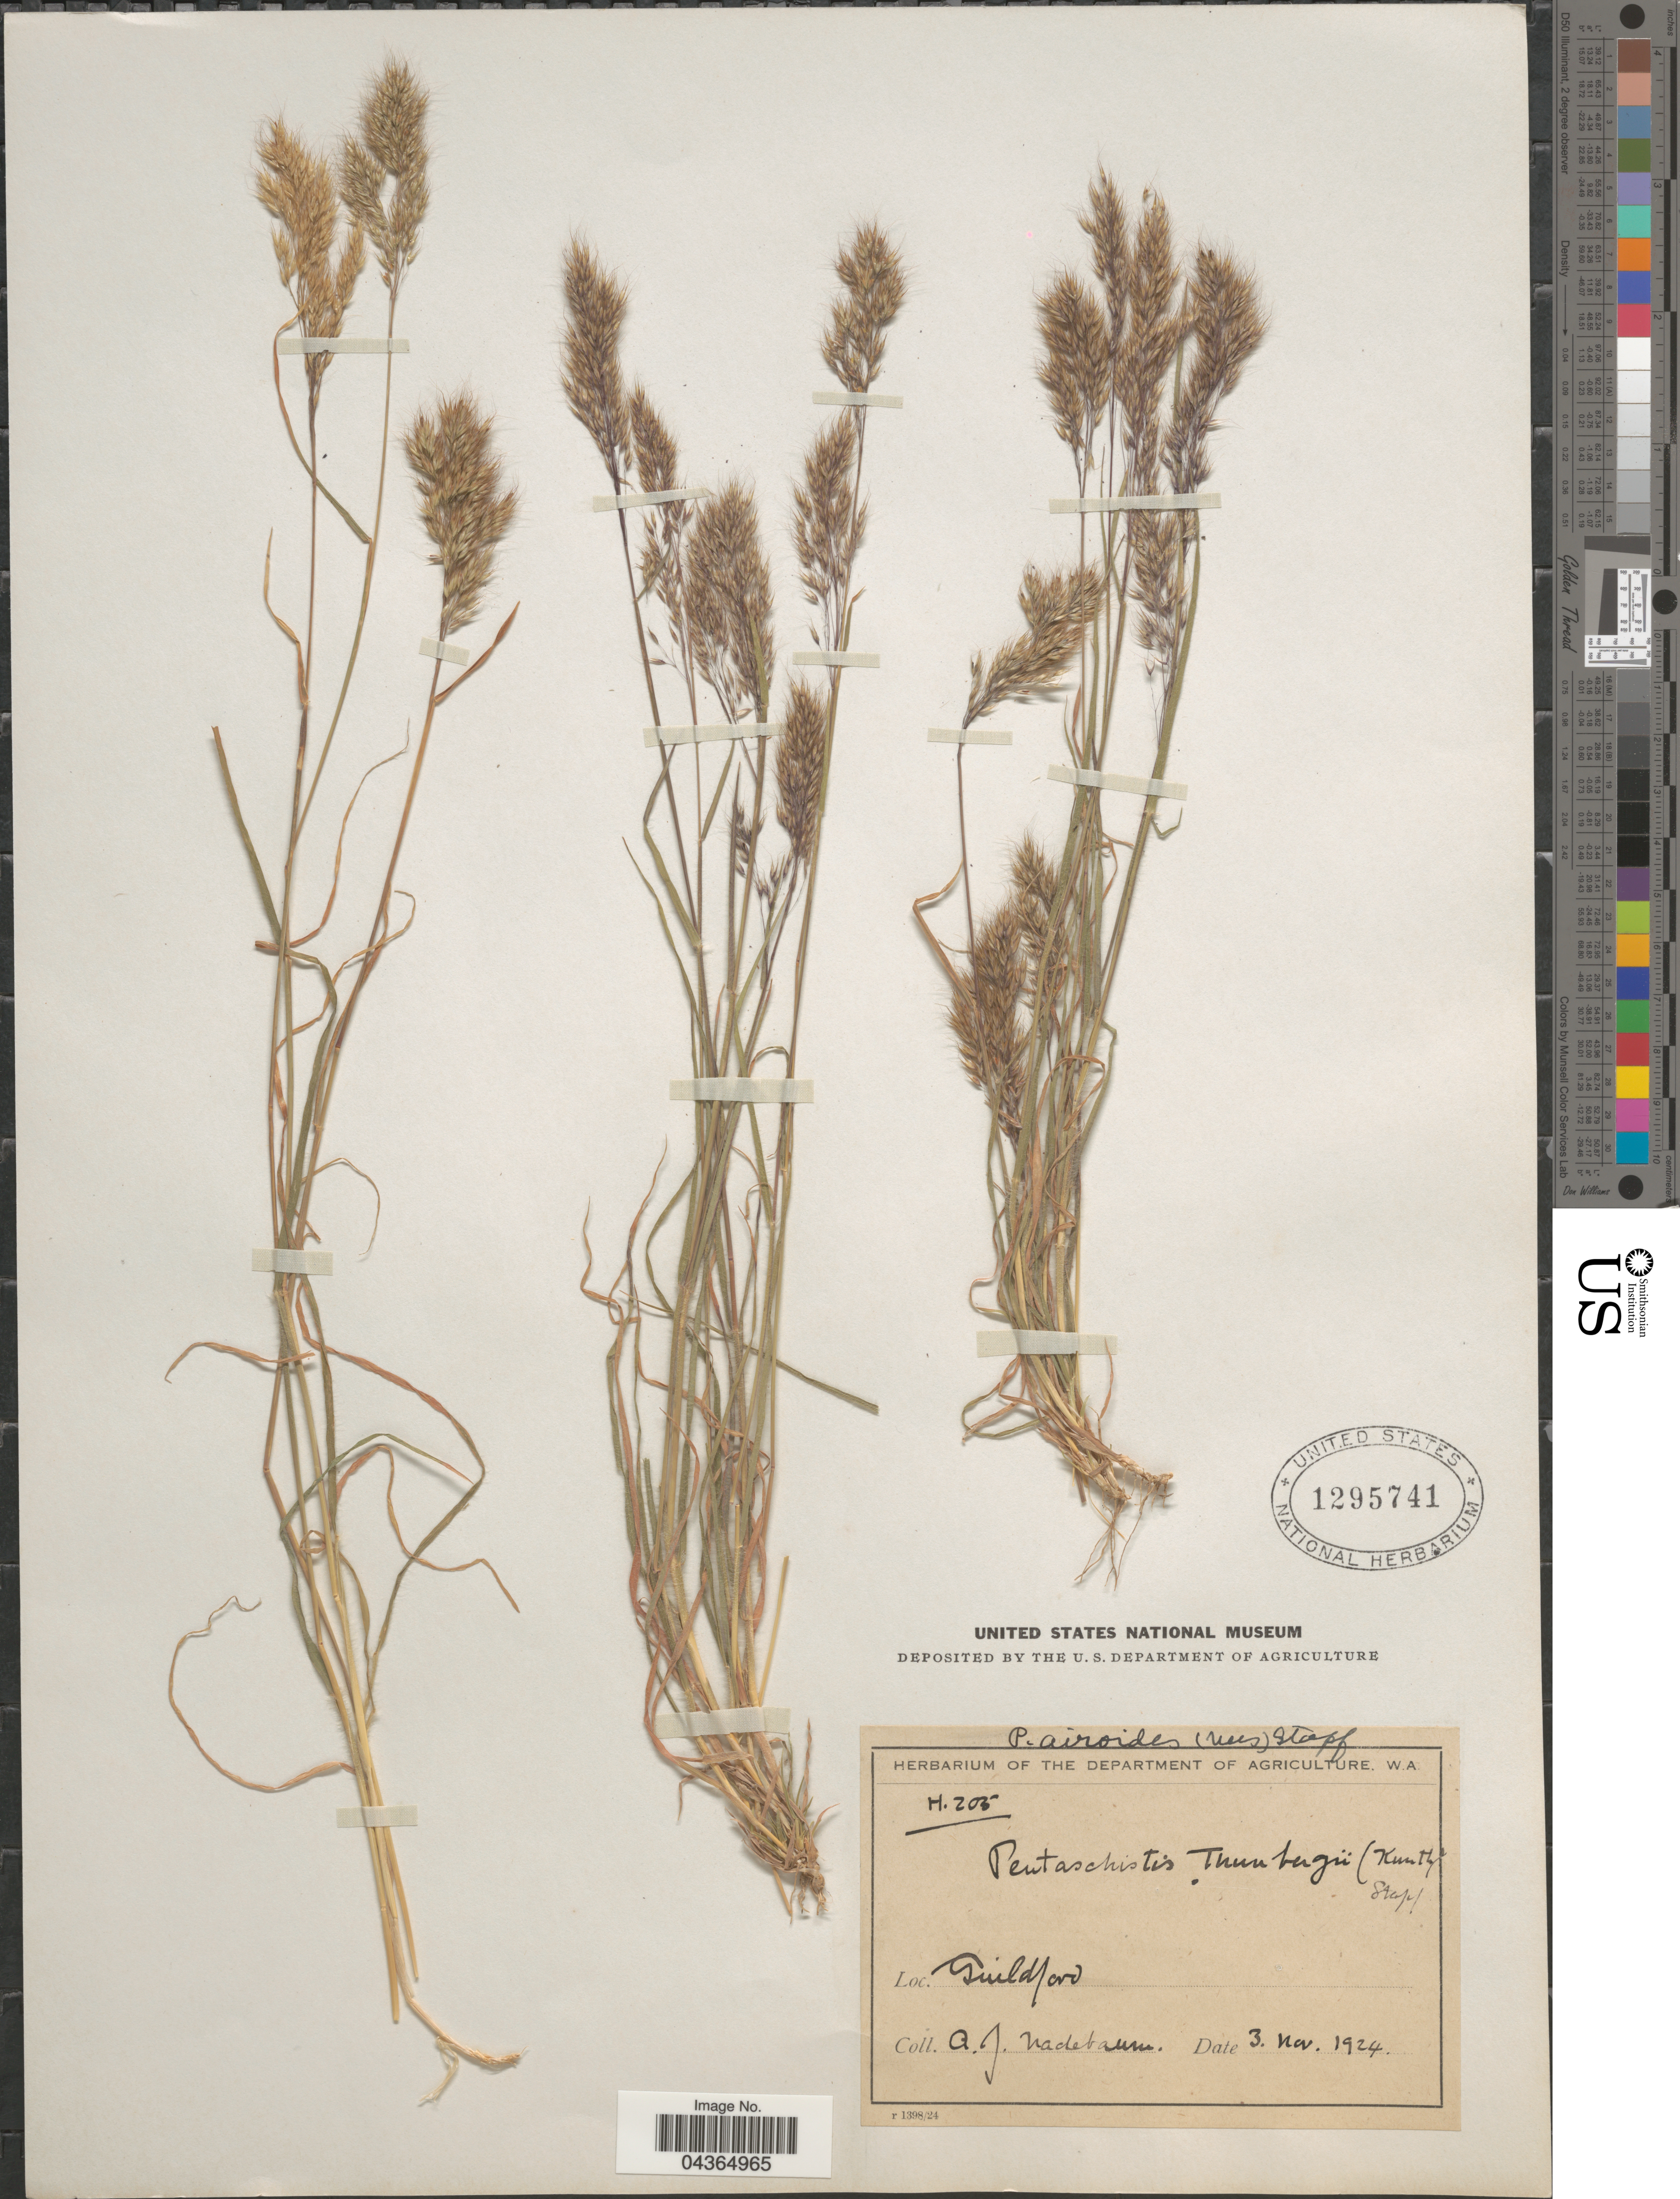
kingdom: Plantae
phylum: Tracheophyta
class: Liliopsida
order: Poales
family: Poaceae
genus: Pentameris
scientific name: Pentameris airoides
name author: Nees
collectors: A. Nadebaum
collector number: H205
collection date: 1924-11-03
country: Australia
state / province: Western Australia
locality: Guildford.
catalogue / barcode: US 1295741